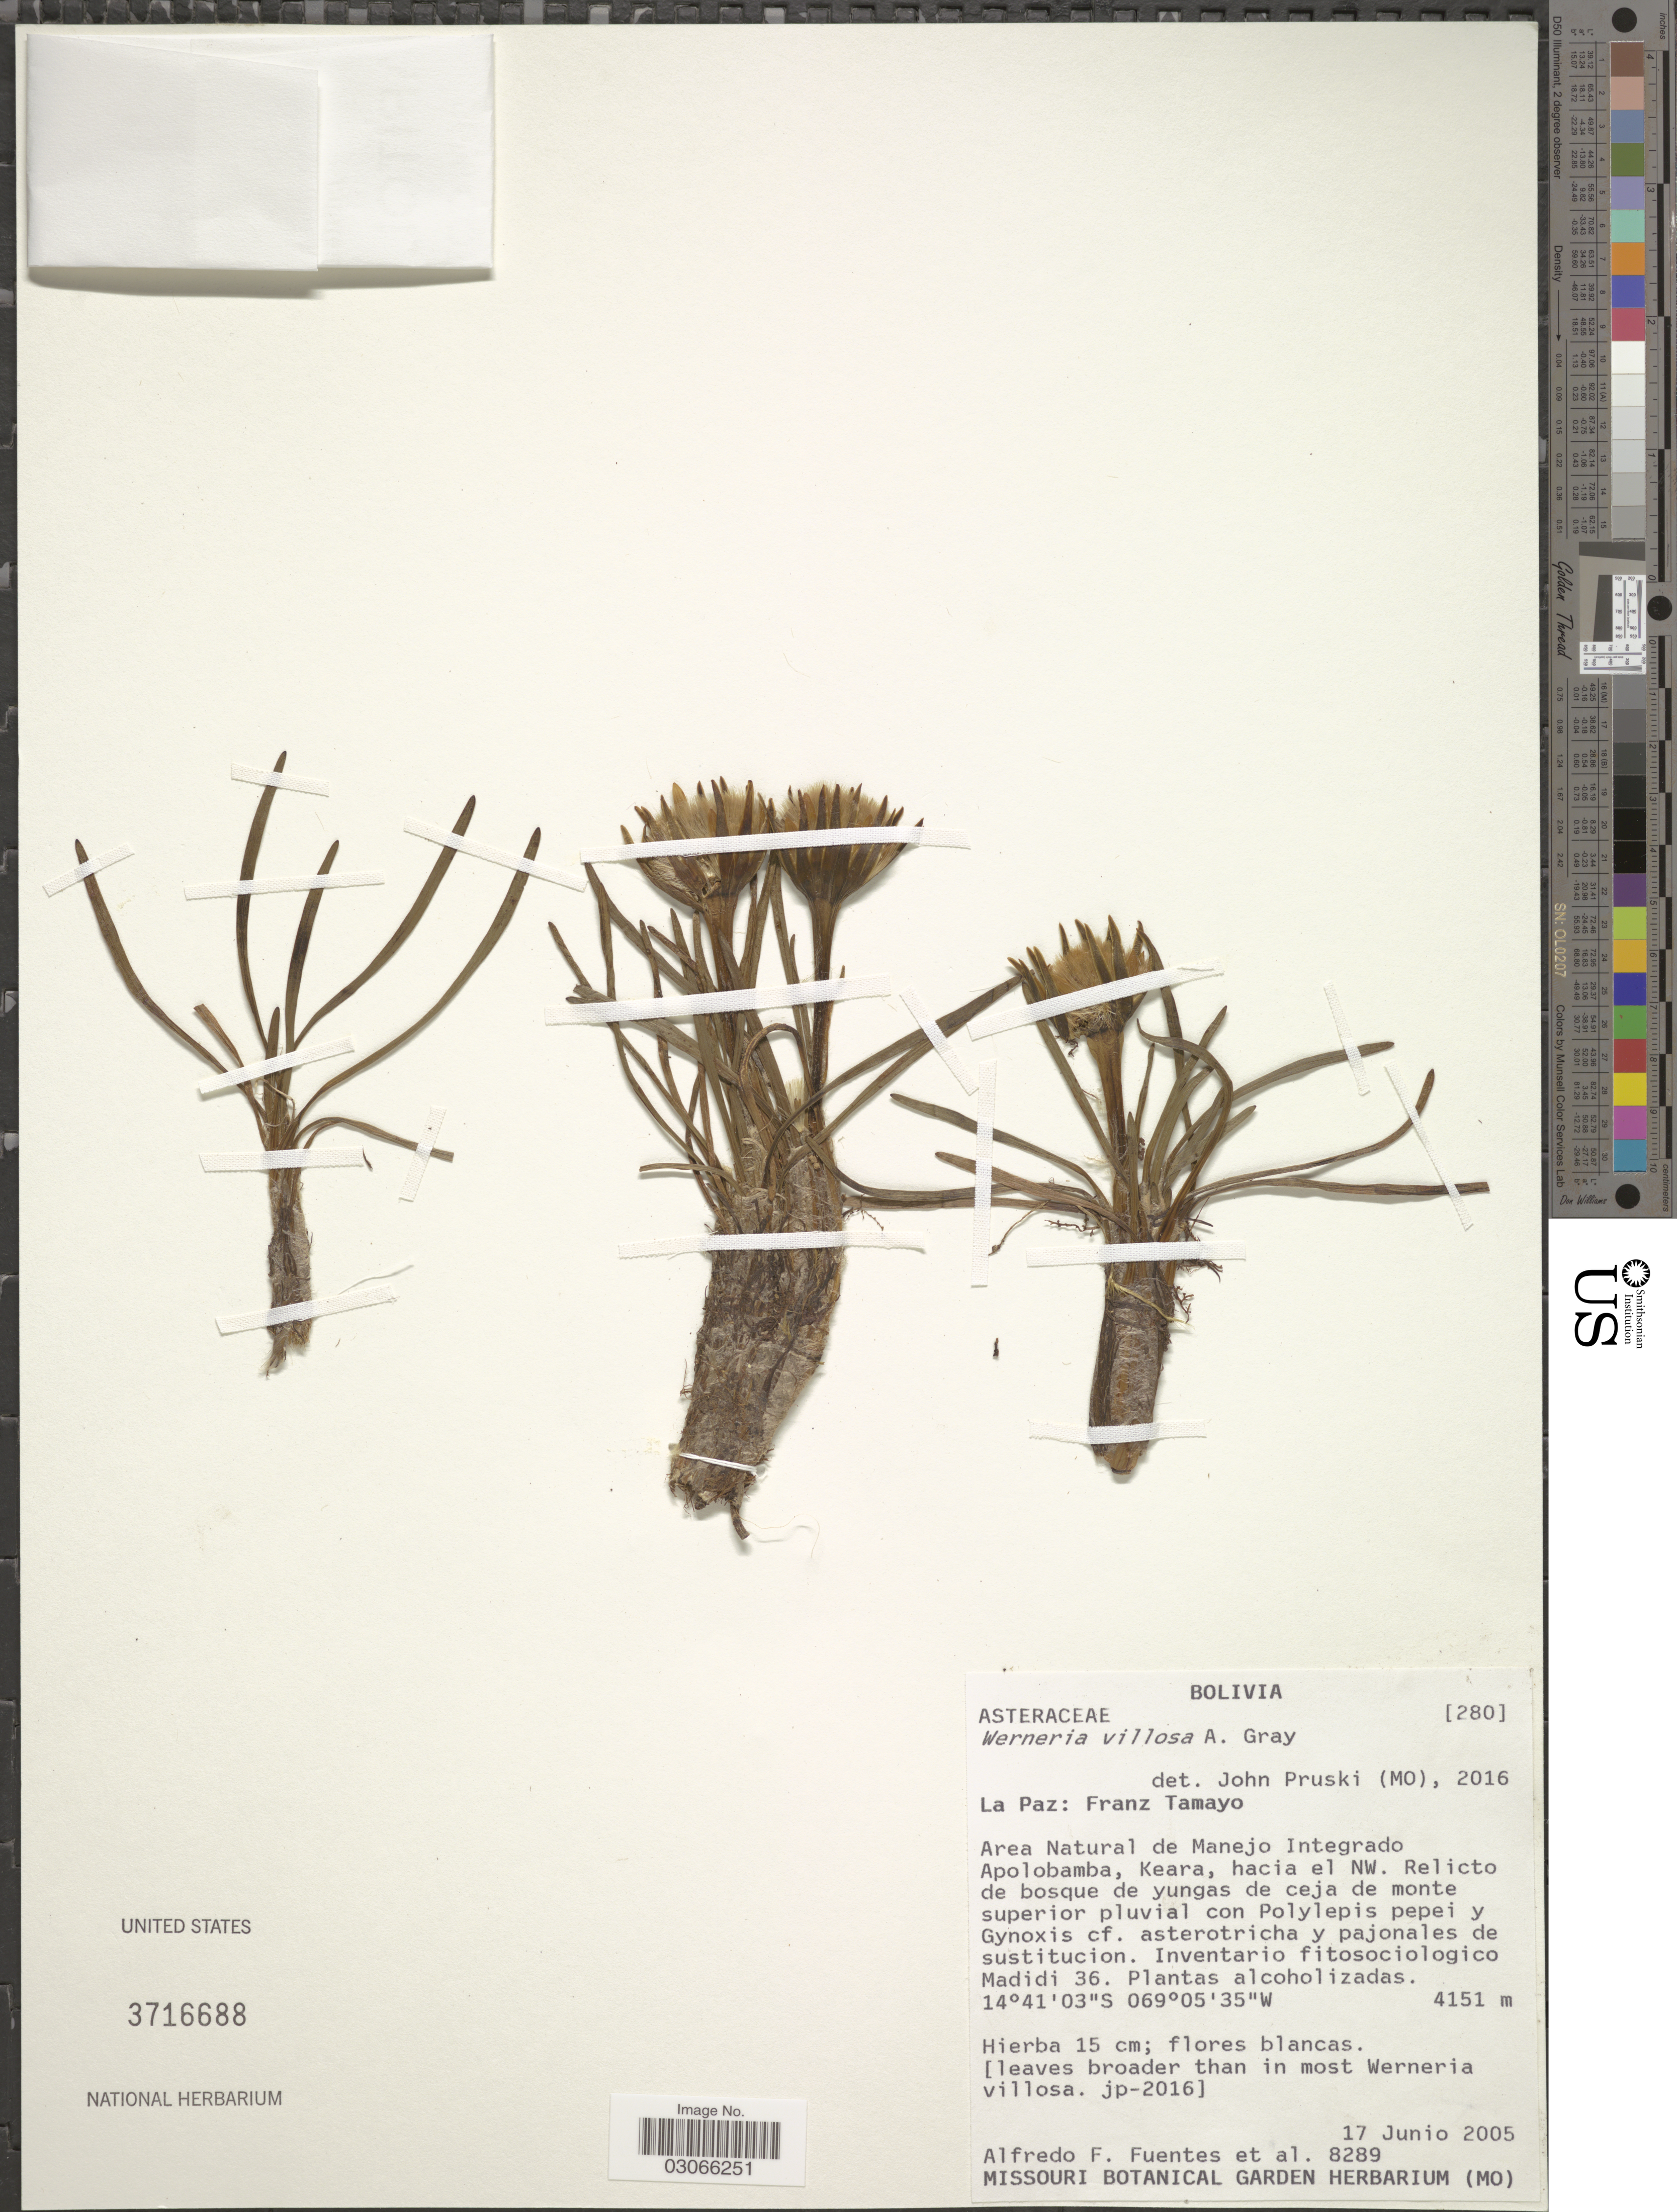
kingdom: Plantae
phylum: Tracheophyta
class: Magnoliopsida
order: Asterales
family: Asteraceae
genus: Werneria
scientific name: Werneria villosa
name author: A. Gray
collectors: A. F. Fuentes & et al.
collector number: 8289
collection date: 2005-06-17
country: Bolivia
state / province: La Paz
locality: Franz Tamayo. Area Natural de Manejo Integrado Apolobamba, Keara, hacia el NW. Relicto.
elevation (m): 4151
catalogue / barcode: US 3716688